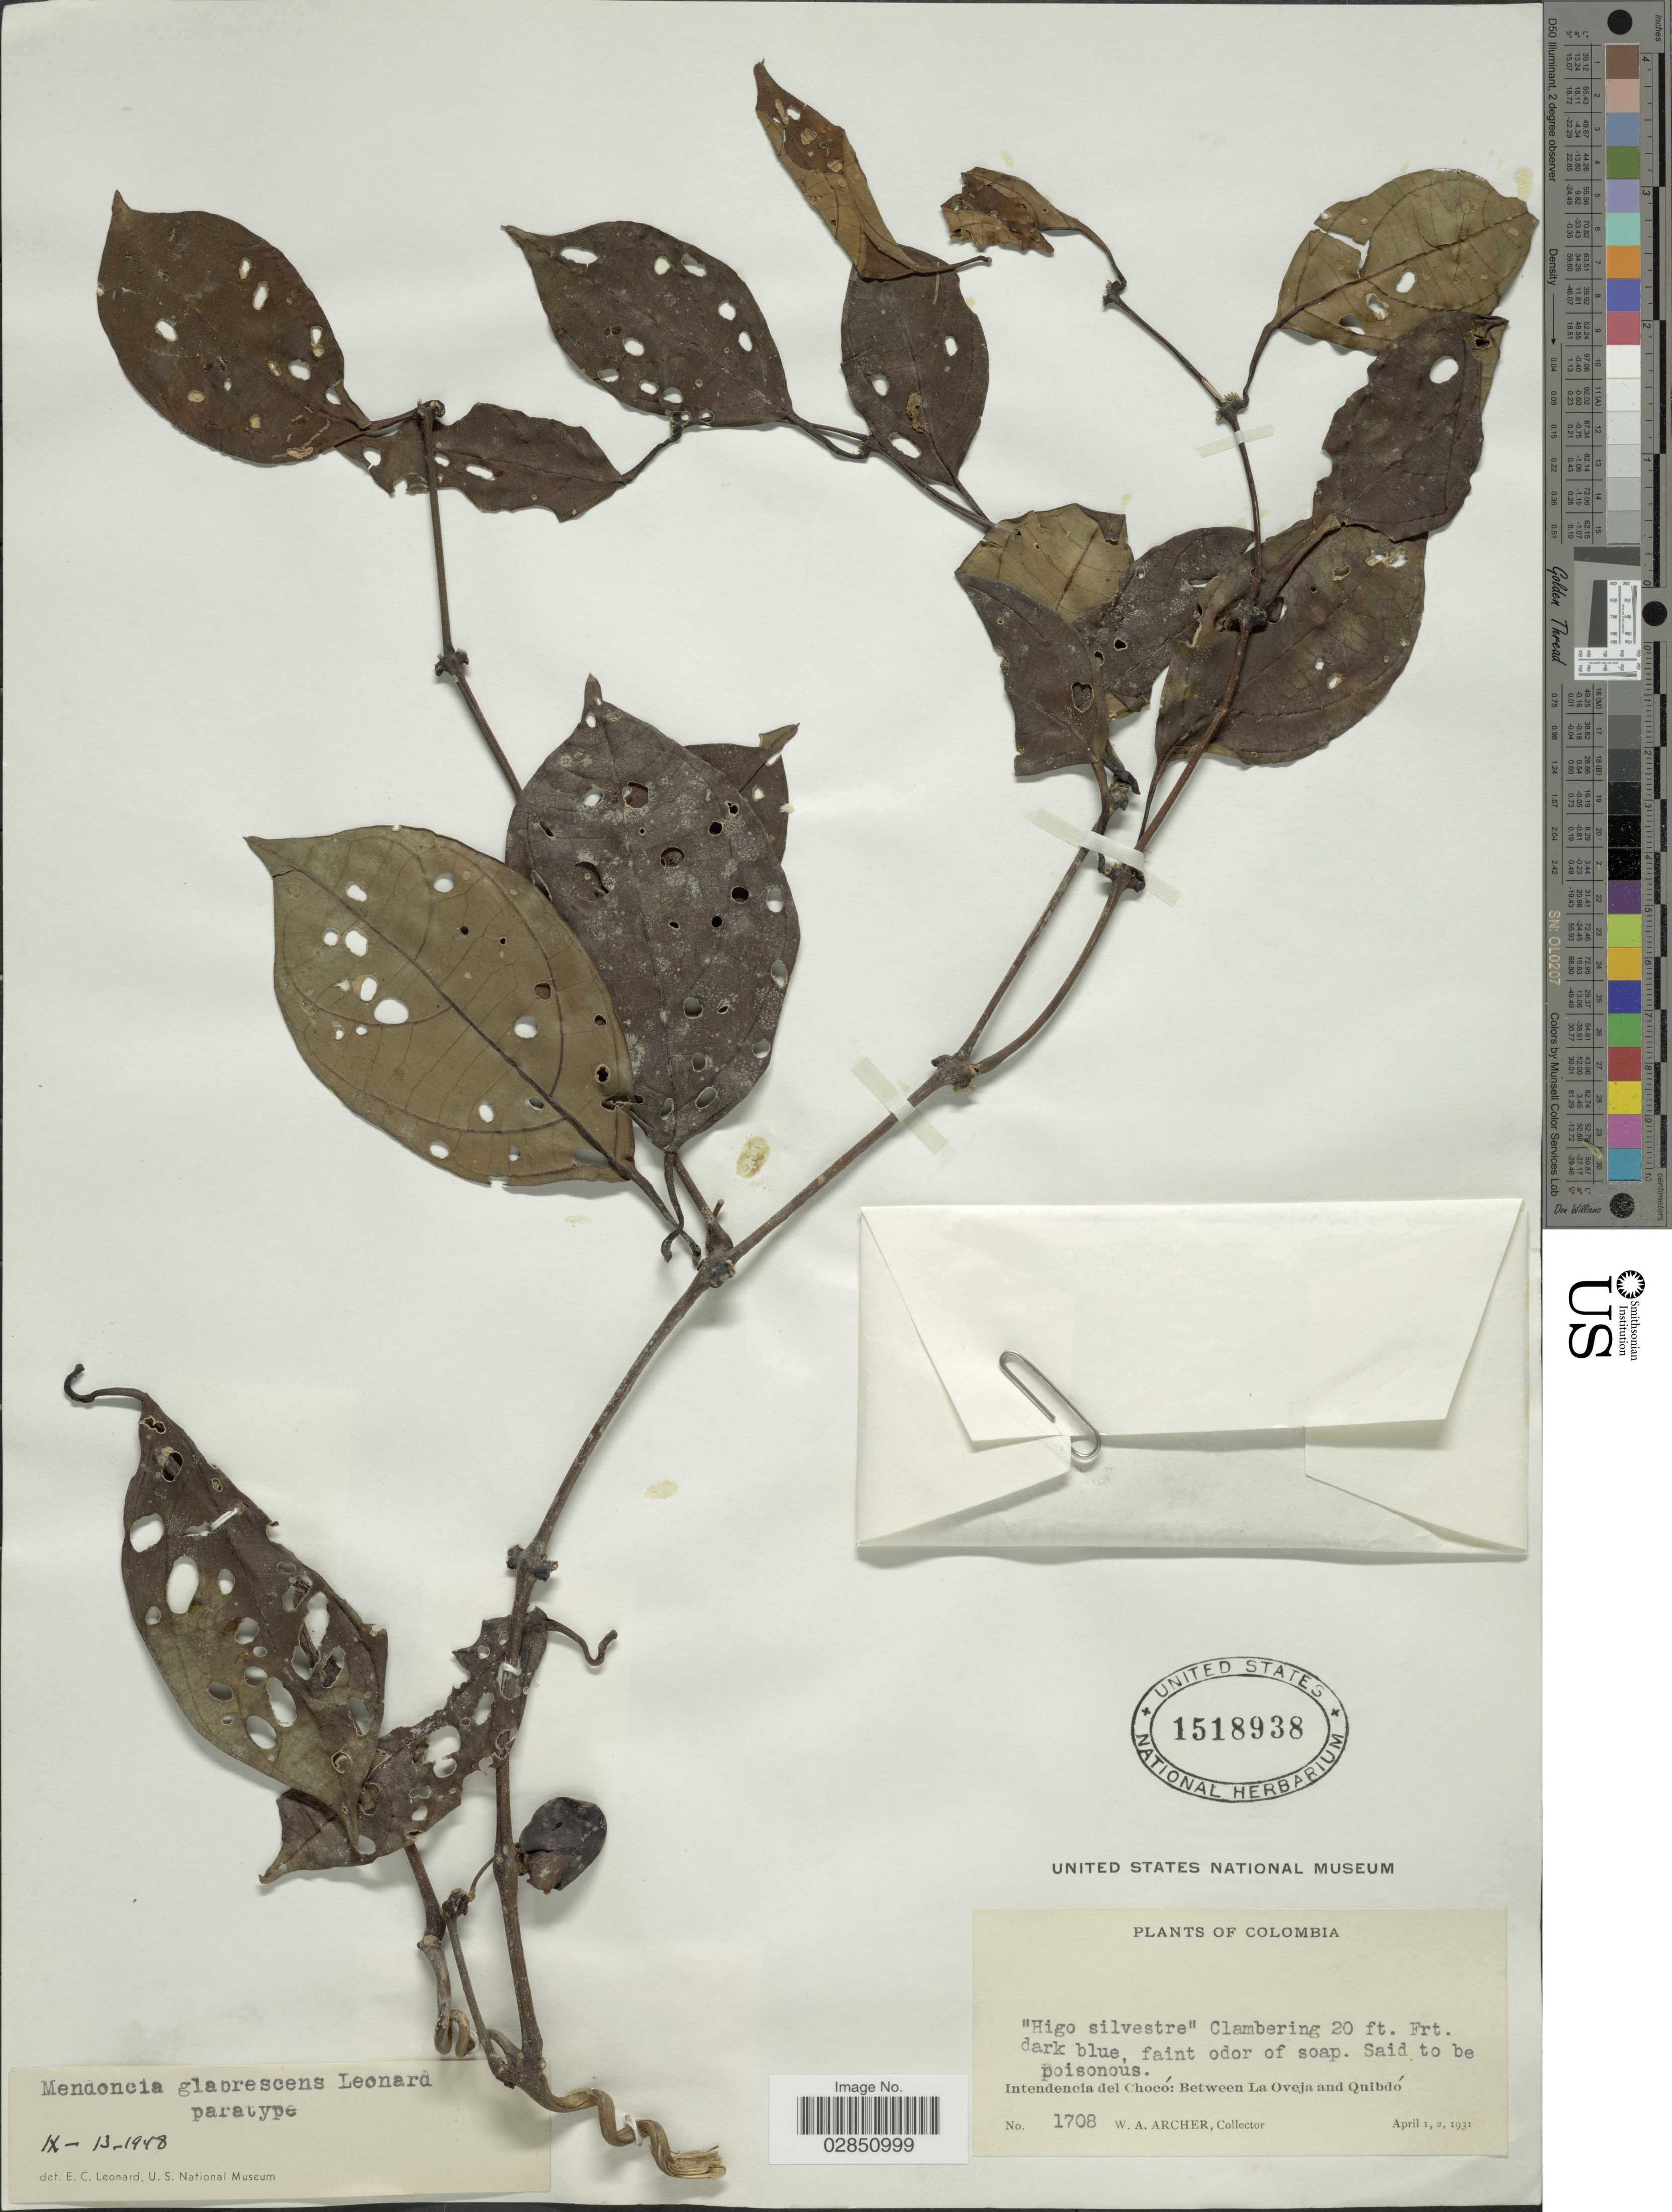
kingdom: Plantae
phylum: Tracheophyta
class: Magnoliopsida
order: Lamiales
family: Acanthaceae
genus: Mendoncia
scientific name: Mendoncia glabrescens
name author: Leonard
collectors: W. A. Archer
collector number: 1708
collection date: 1931-04-01/1931-04-02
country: Colombia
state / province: Chocó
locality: Intendencia del Chocó, Between La Oveja and Quibdó.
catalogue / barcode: US 1518938